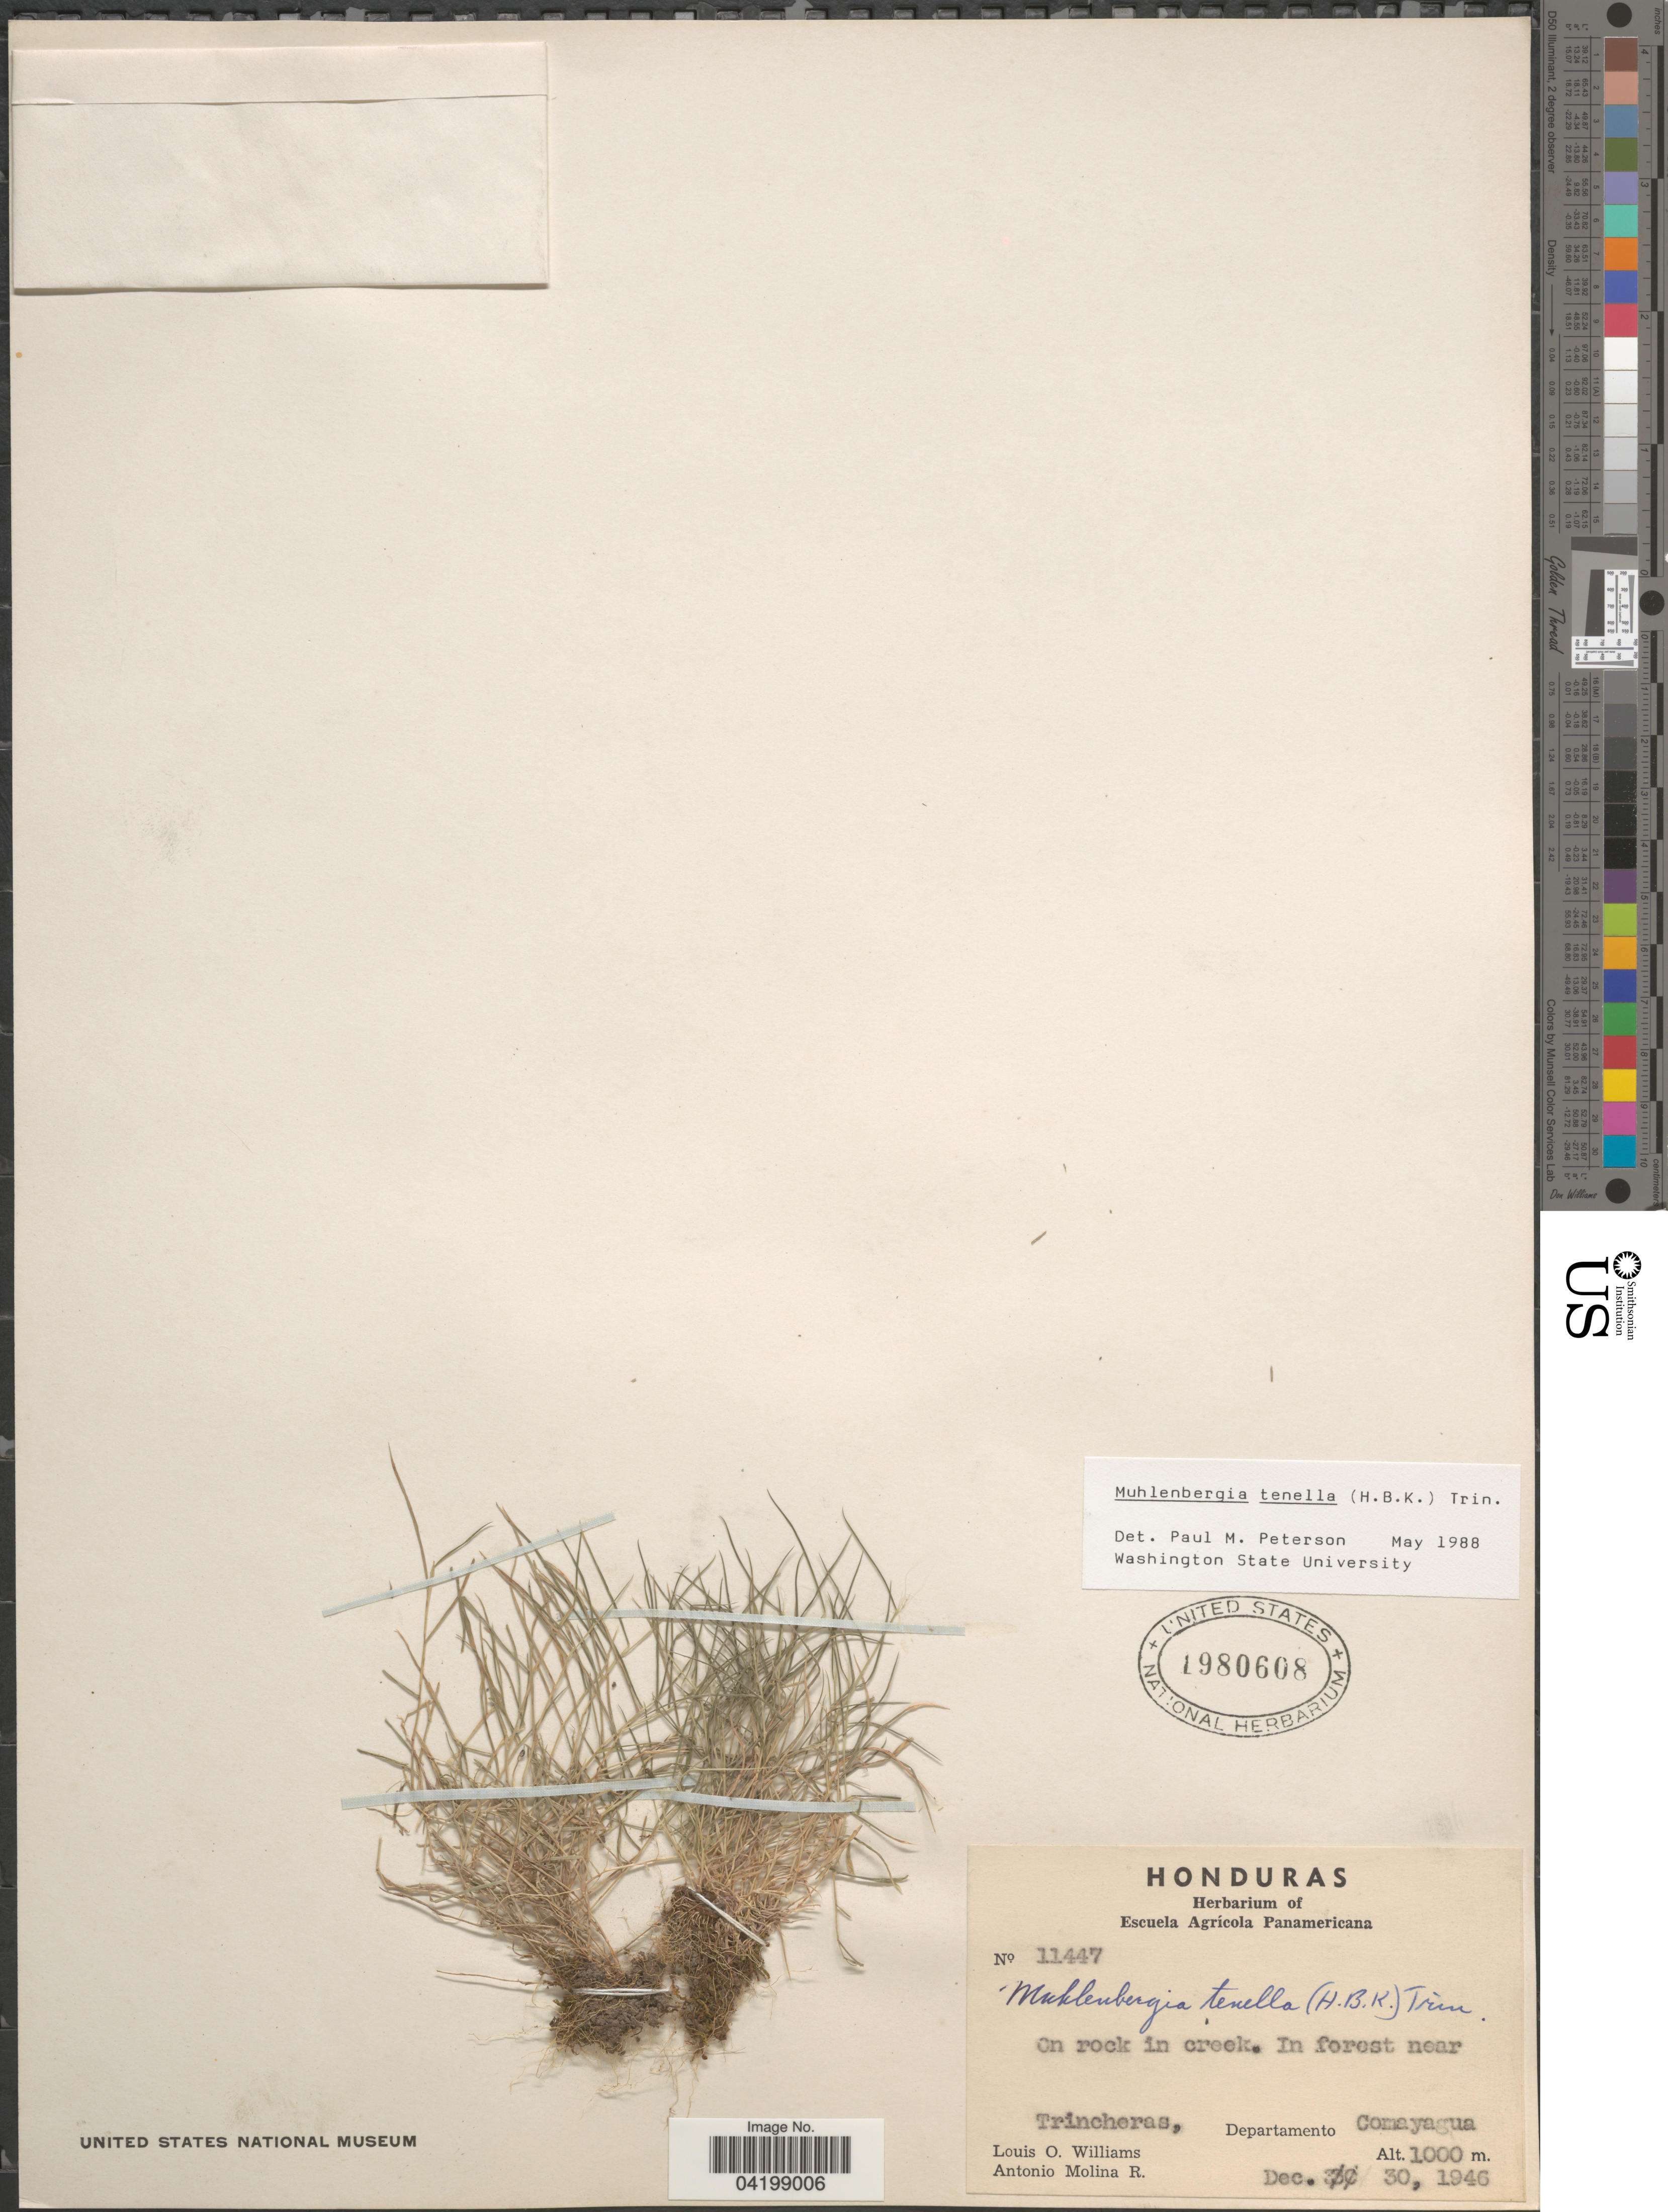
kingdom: Plantae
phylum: Tracheophyta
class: Liliopsida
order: Poales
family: Poaceae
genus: Muhlenbergia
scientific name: Muhlenbergia tenella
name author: (Kunth) Trin.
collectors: L. O. Williams & A. Molina R.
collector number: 11447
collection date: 1946-12-30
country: Honduras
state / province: Comayagua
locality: In forest near Trincheras, Departamento Comayagua.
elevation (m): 1000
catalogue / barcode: US 1980608